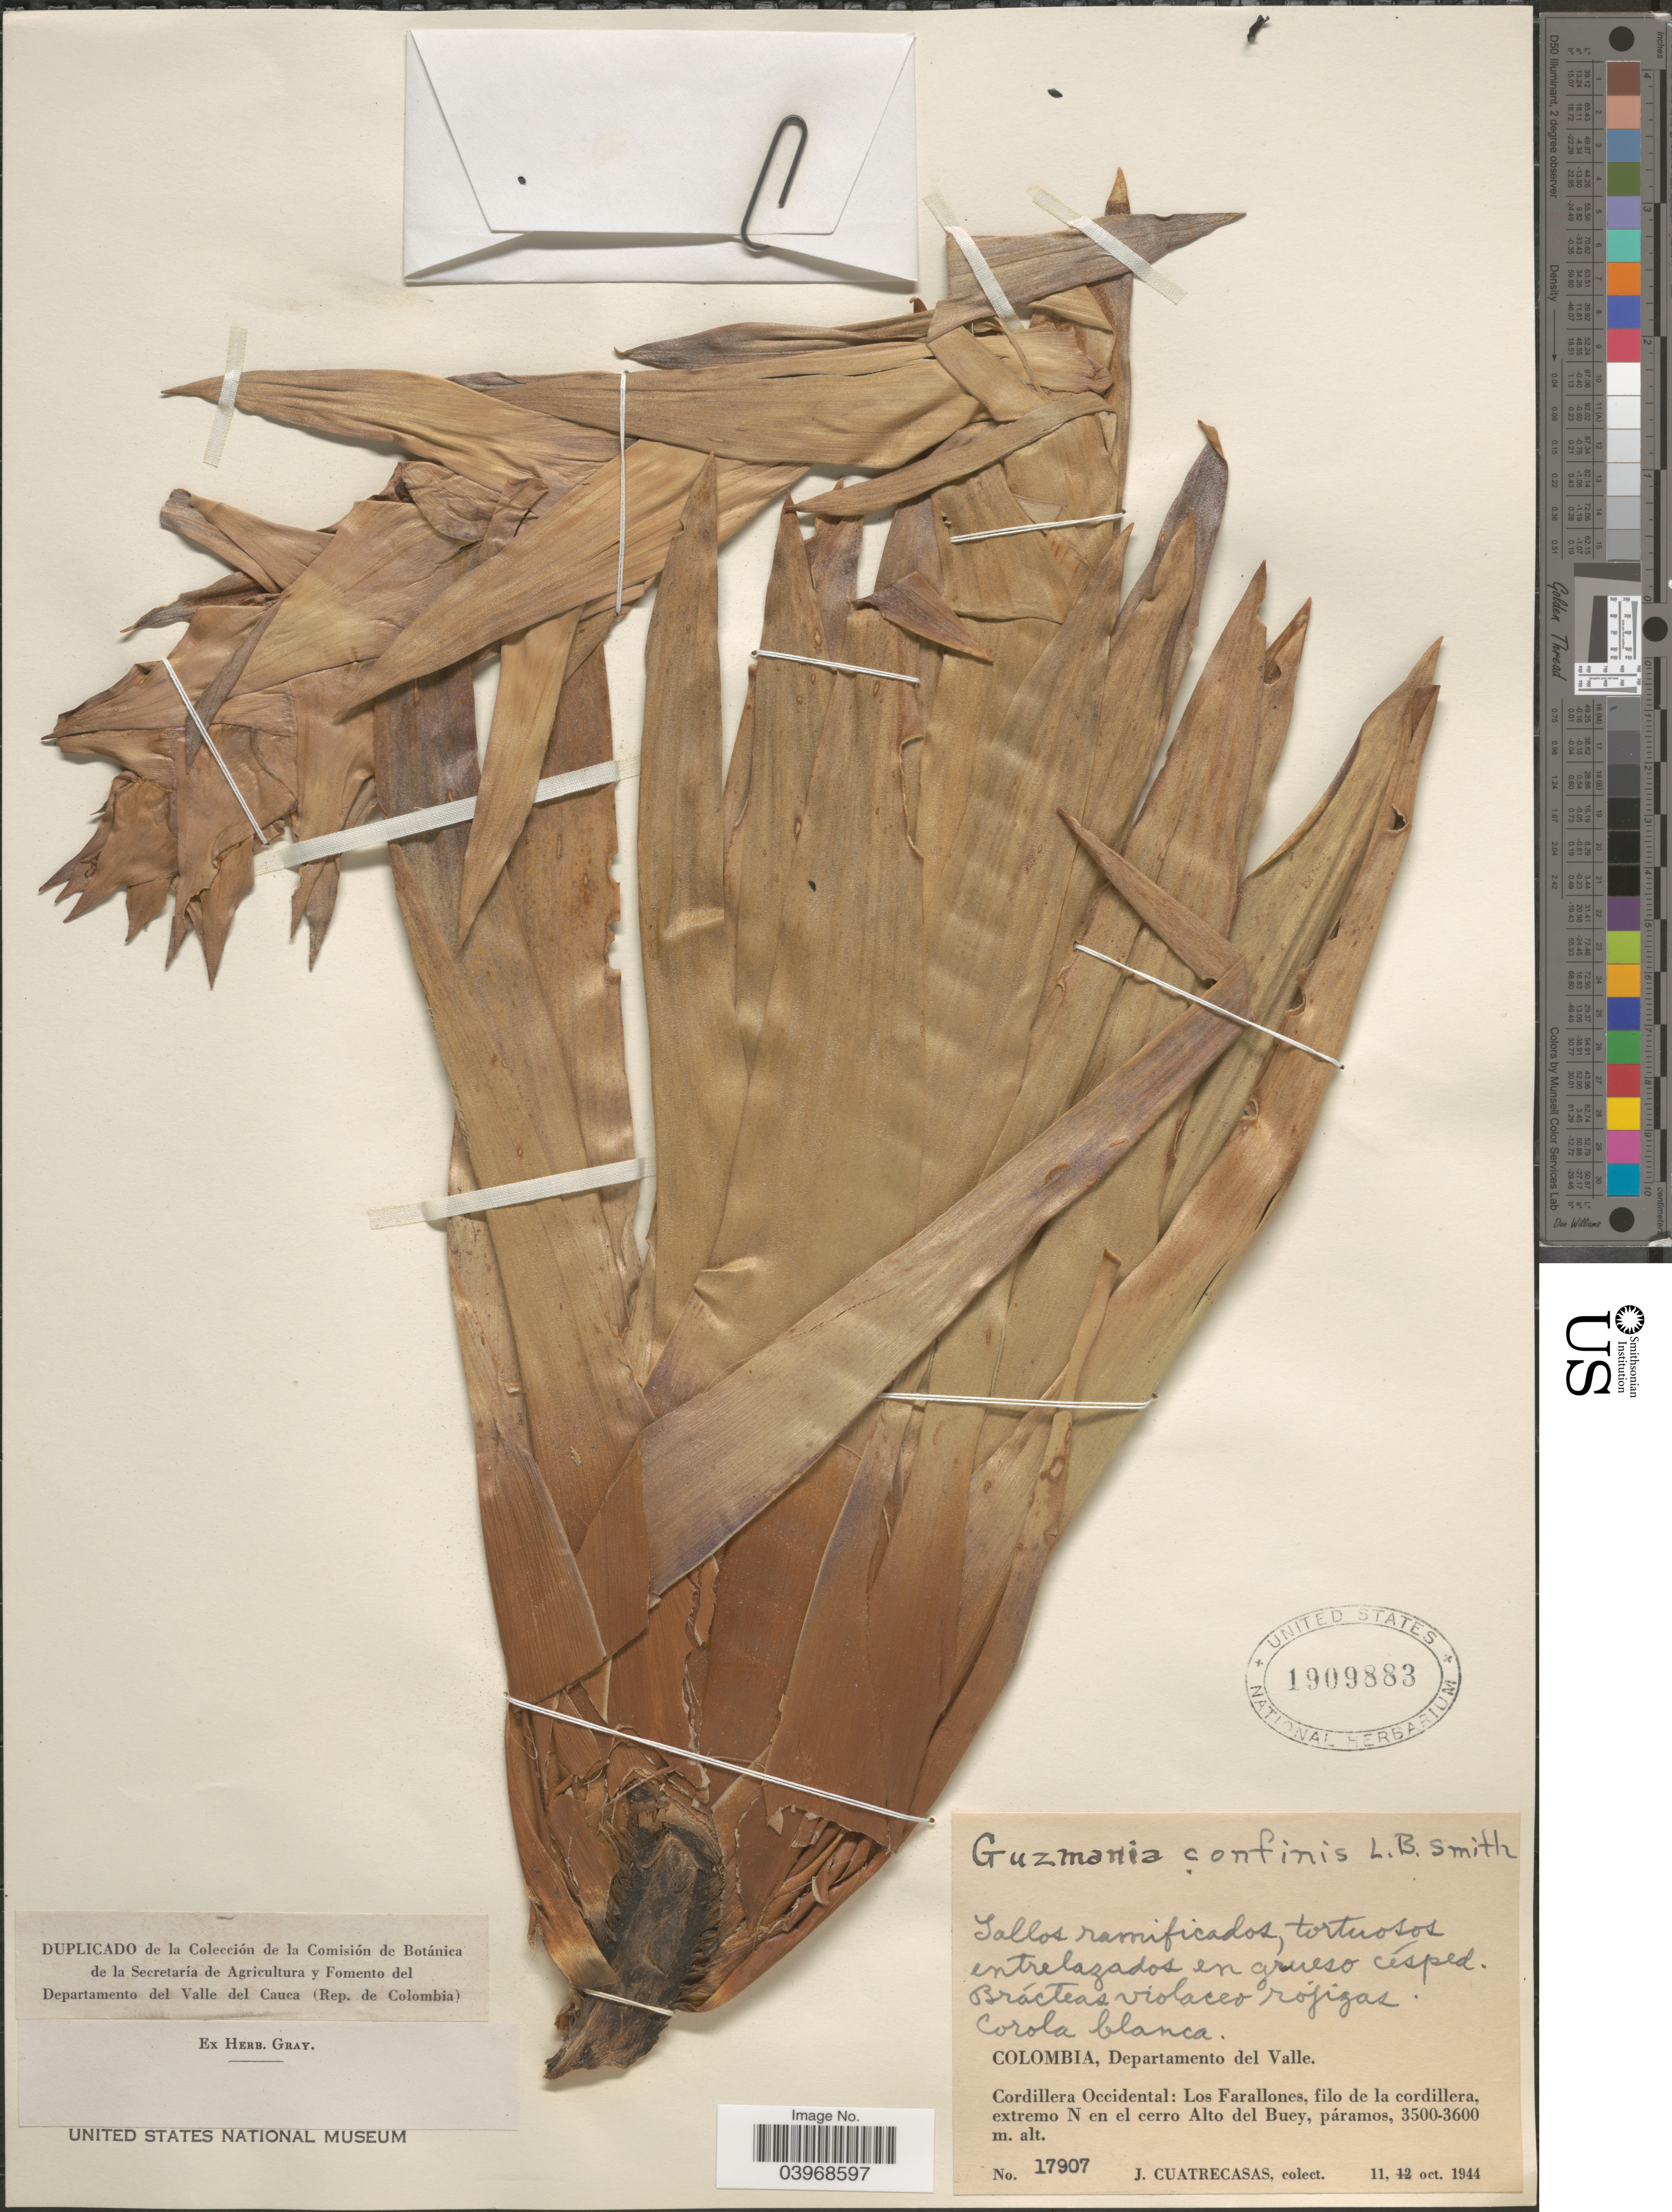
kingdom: Plantae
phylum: Tracheophyta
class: Liliopsida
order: Poales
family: Bromeliaceae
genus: Guzmania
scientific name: Guzmania mosquerae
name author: (Wittm.) Mez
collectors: J. Cuatrecasas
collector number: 17907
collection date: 1944-10-11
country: Colombia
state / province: Valle del Cauca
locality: Cordillera Occidental: Los Farallones, filo de la cordillera, extremo N en el cerro Alto del Buey, páramos.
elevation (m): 3500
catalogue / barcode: US 1909883